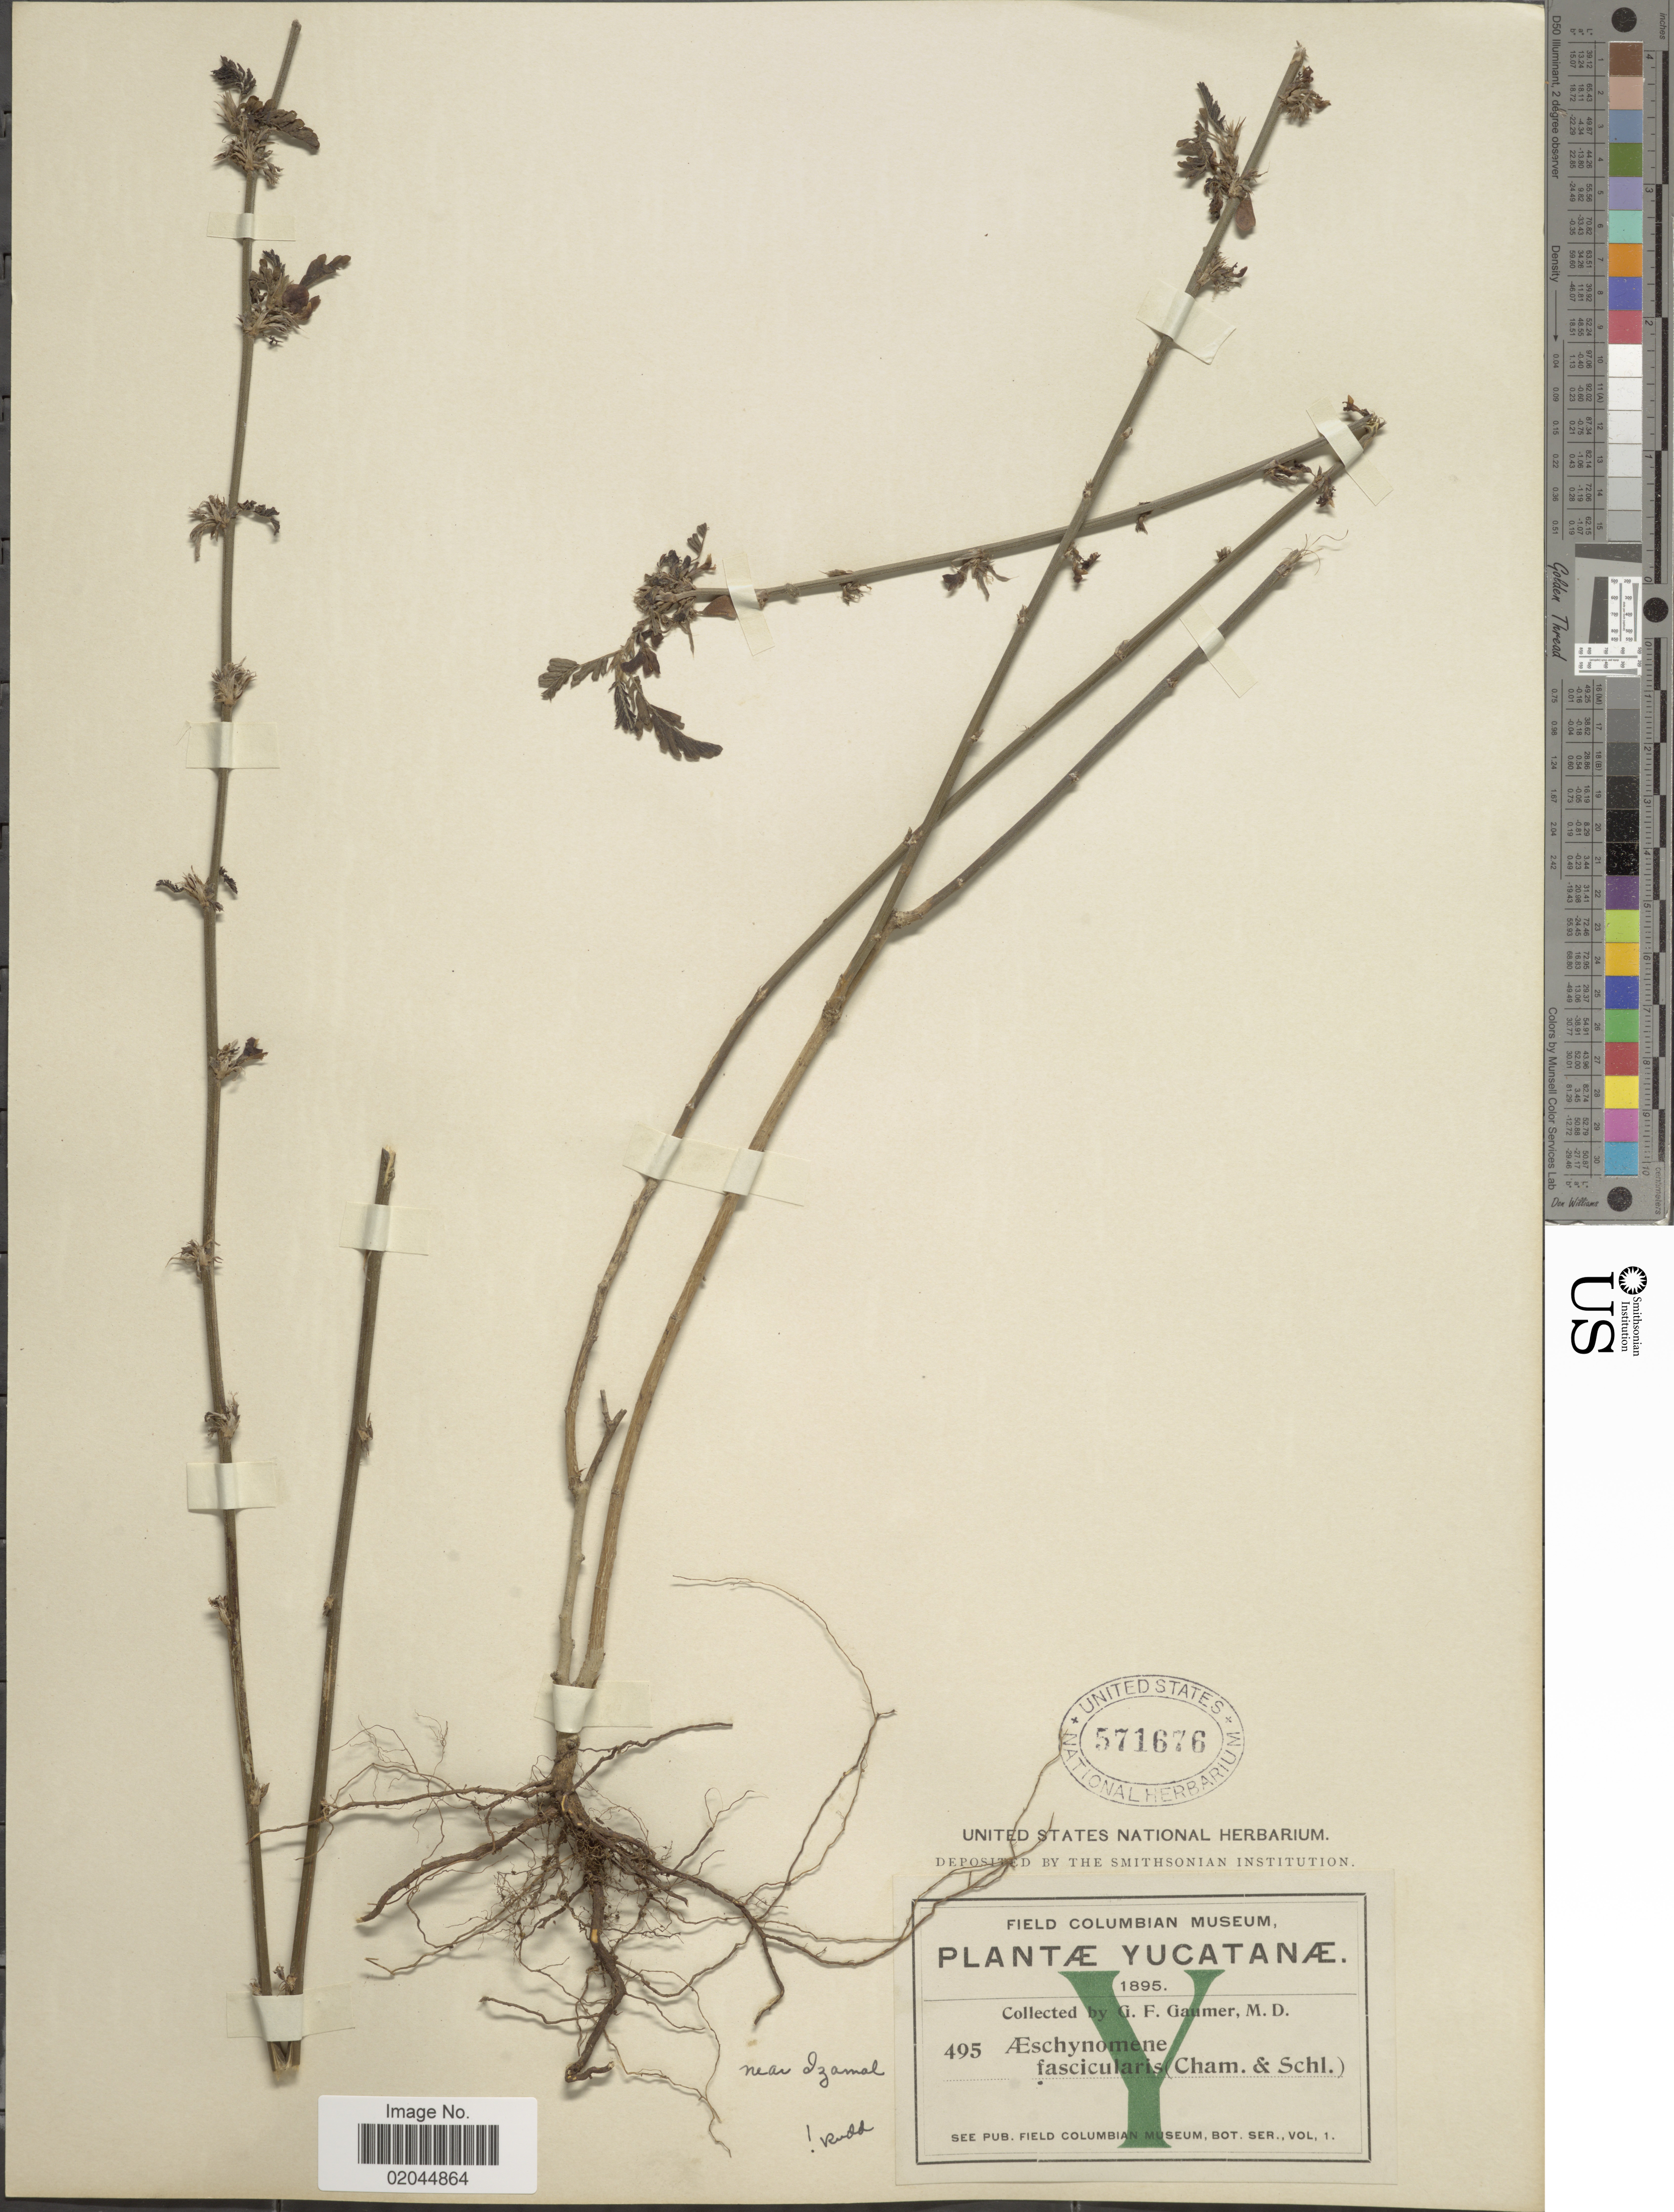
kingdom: Plantae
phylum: Tracheophyta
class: Magnoliopsida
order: Fabales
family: Fabaceae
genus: Aeschynomene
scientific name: Aeschynomene fascicularis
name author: Schltdl. & Cham.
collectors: G. F. Gaumer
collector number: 495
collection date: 1895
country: Mexico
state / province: Yucatán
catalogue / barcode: US 571676